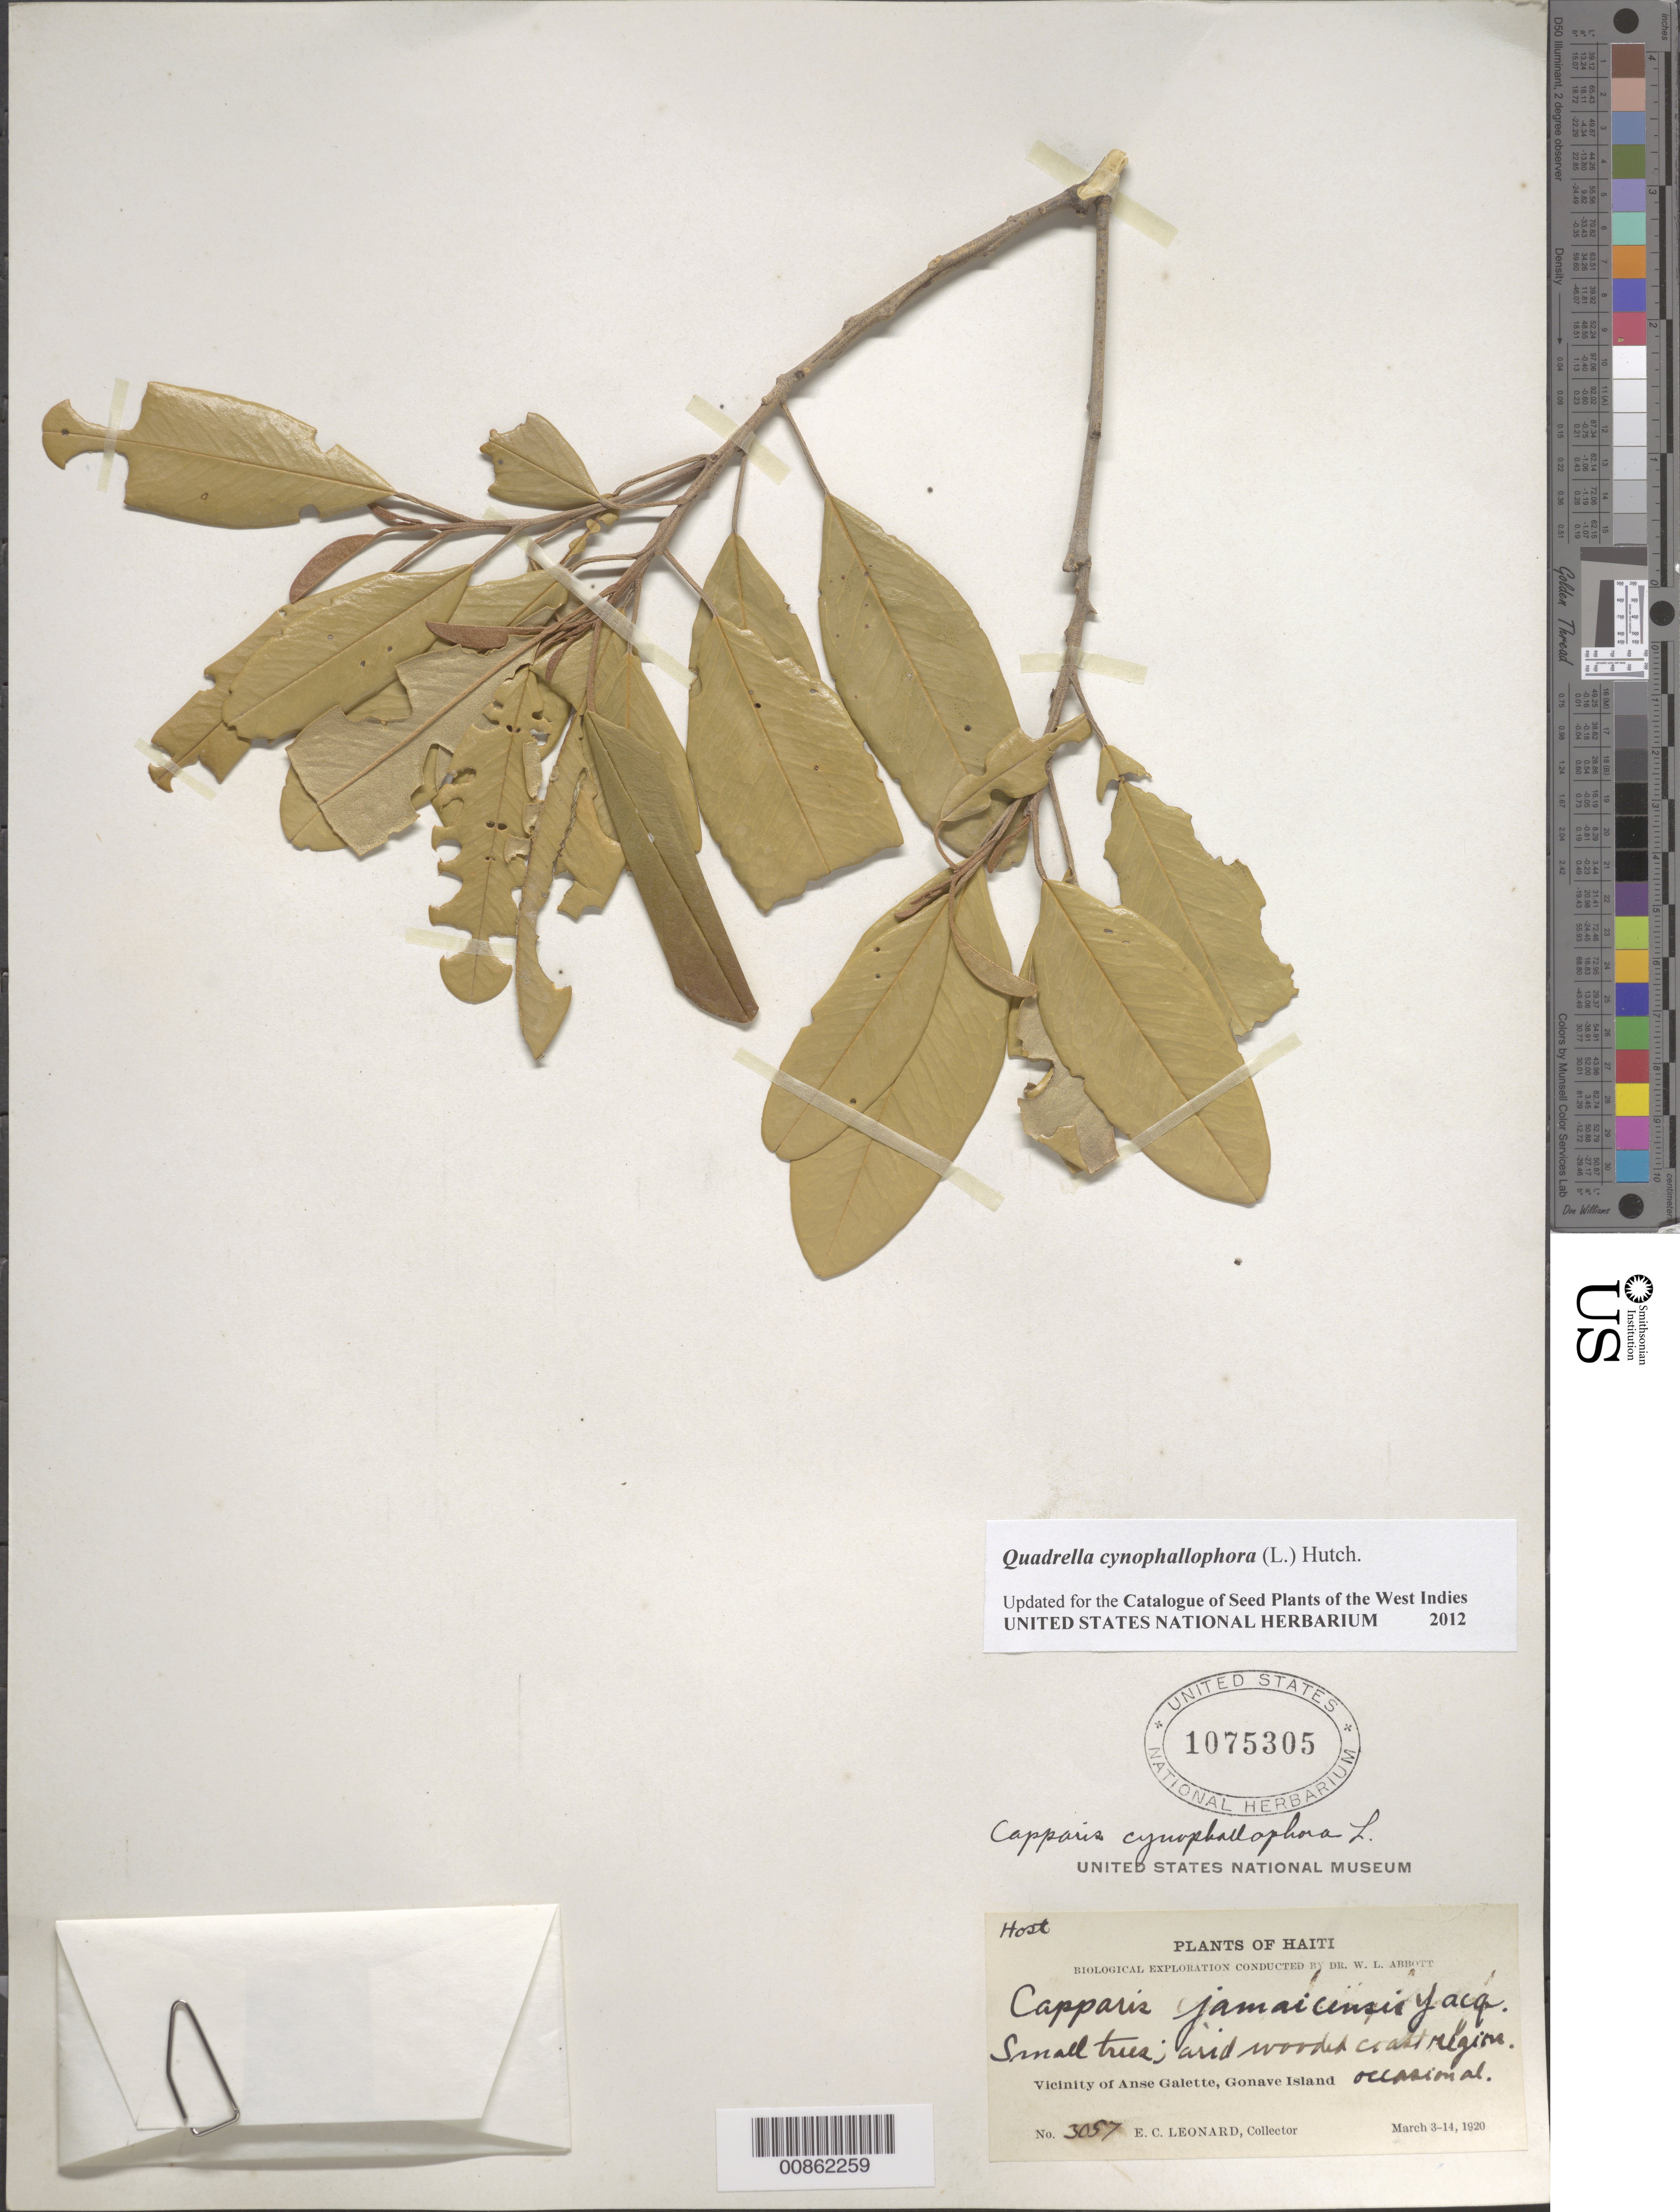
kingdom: Plantae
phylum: Tracheophyta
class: Magnoliopsida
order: Brassicales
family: Capparaceae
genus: Quadrella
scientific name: Quadrella cynophallophora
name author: (L.) Hutch.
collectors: E. C. Leonard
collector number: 3057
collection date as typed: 03 Mar 1920 to 14 Mar 1920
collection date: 1920-03-03/1920-03-14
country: Haiti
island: Île de la Gonâve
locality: Vicinity of Anse Galette, Gonave Island.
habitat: Arid wooded coast region.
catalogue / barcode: US 1075305